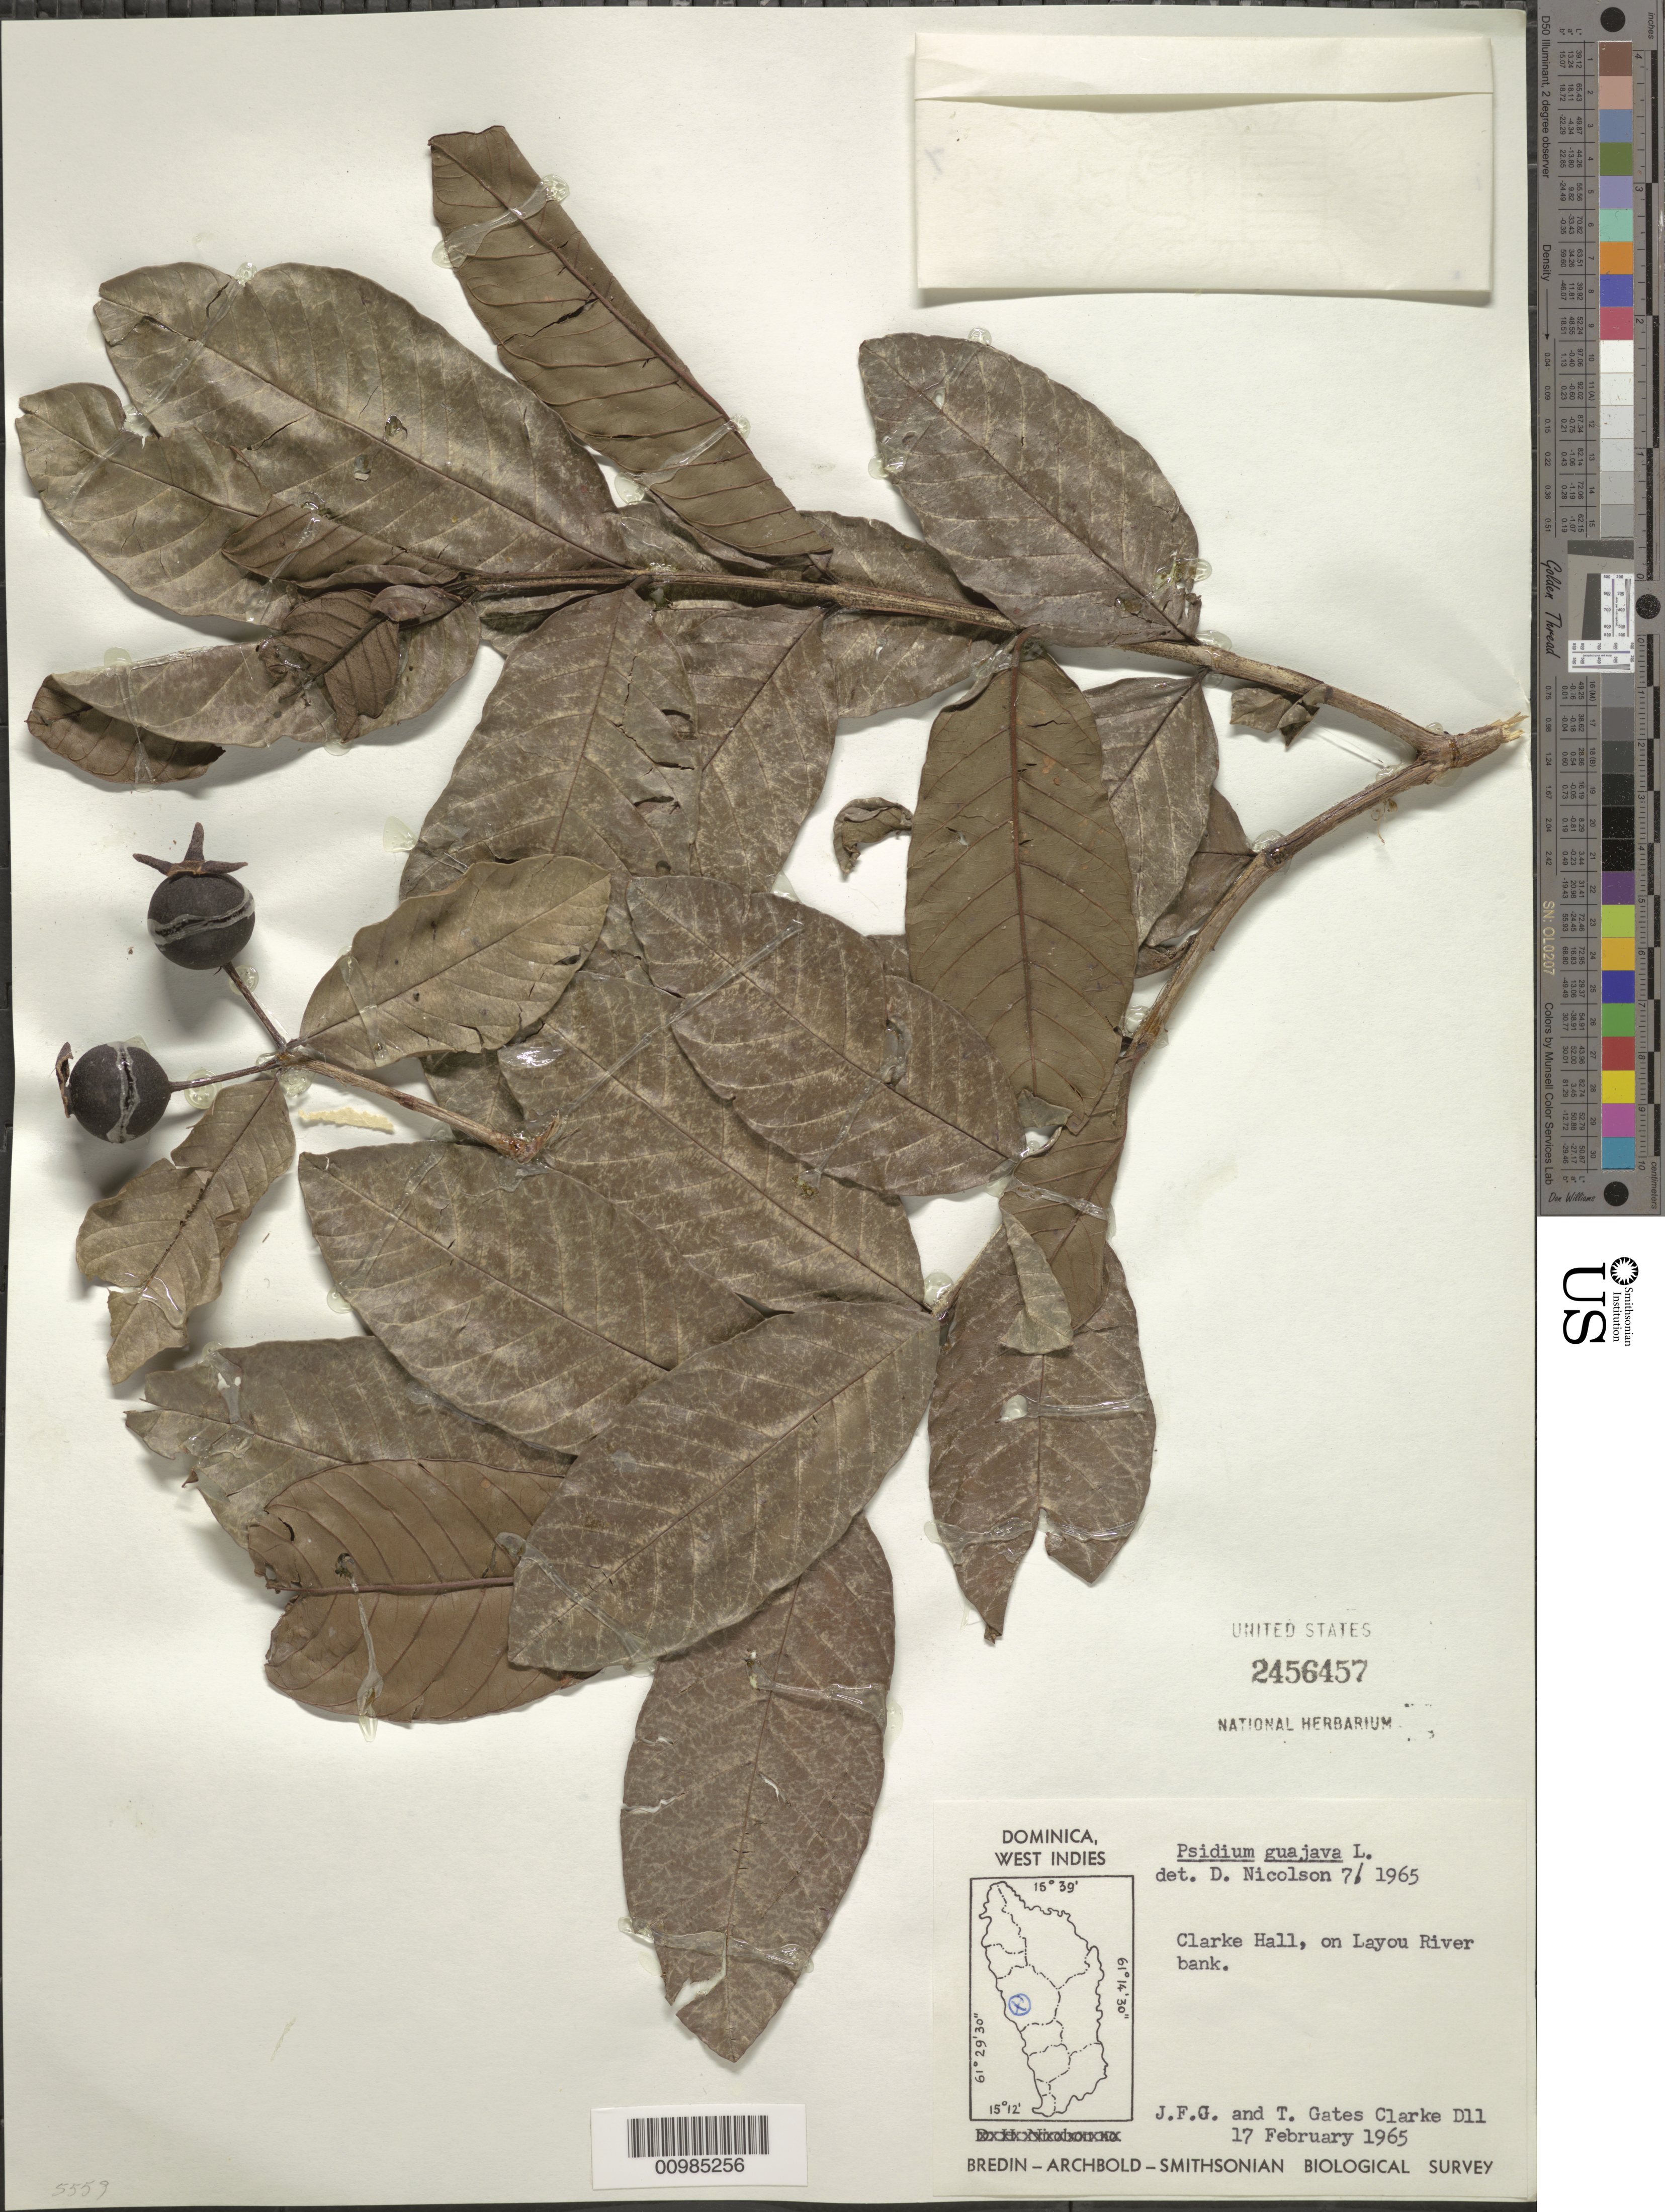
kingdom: Plantae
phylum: Tracheophyta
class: Magnoliopsida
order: Myrtales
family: Myrtaceae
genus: Psidium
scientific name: Psidium guajava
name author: L.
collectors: J. F. Gates-Clarke & T. Gates-Clarke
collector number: D11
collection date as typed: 17 Feb 1965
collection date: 1965-02-17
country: Dominica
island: Dominica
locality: Clarke Hall, on Layou River bank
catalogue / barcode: US 2456457